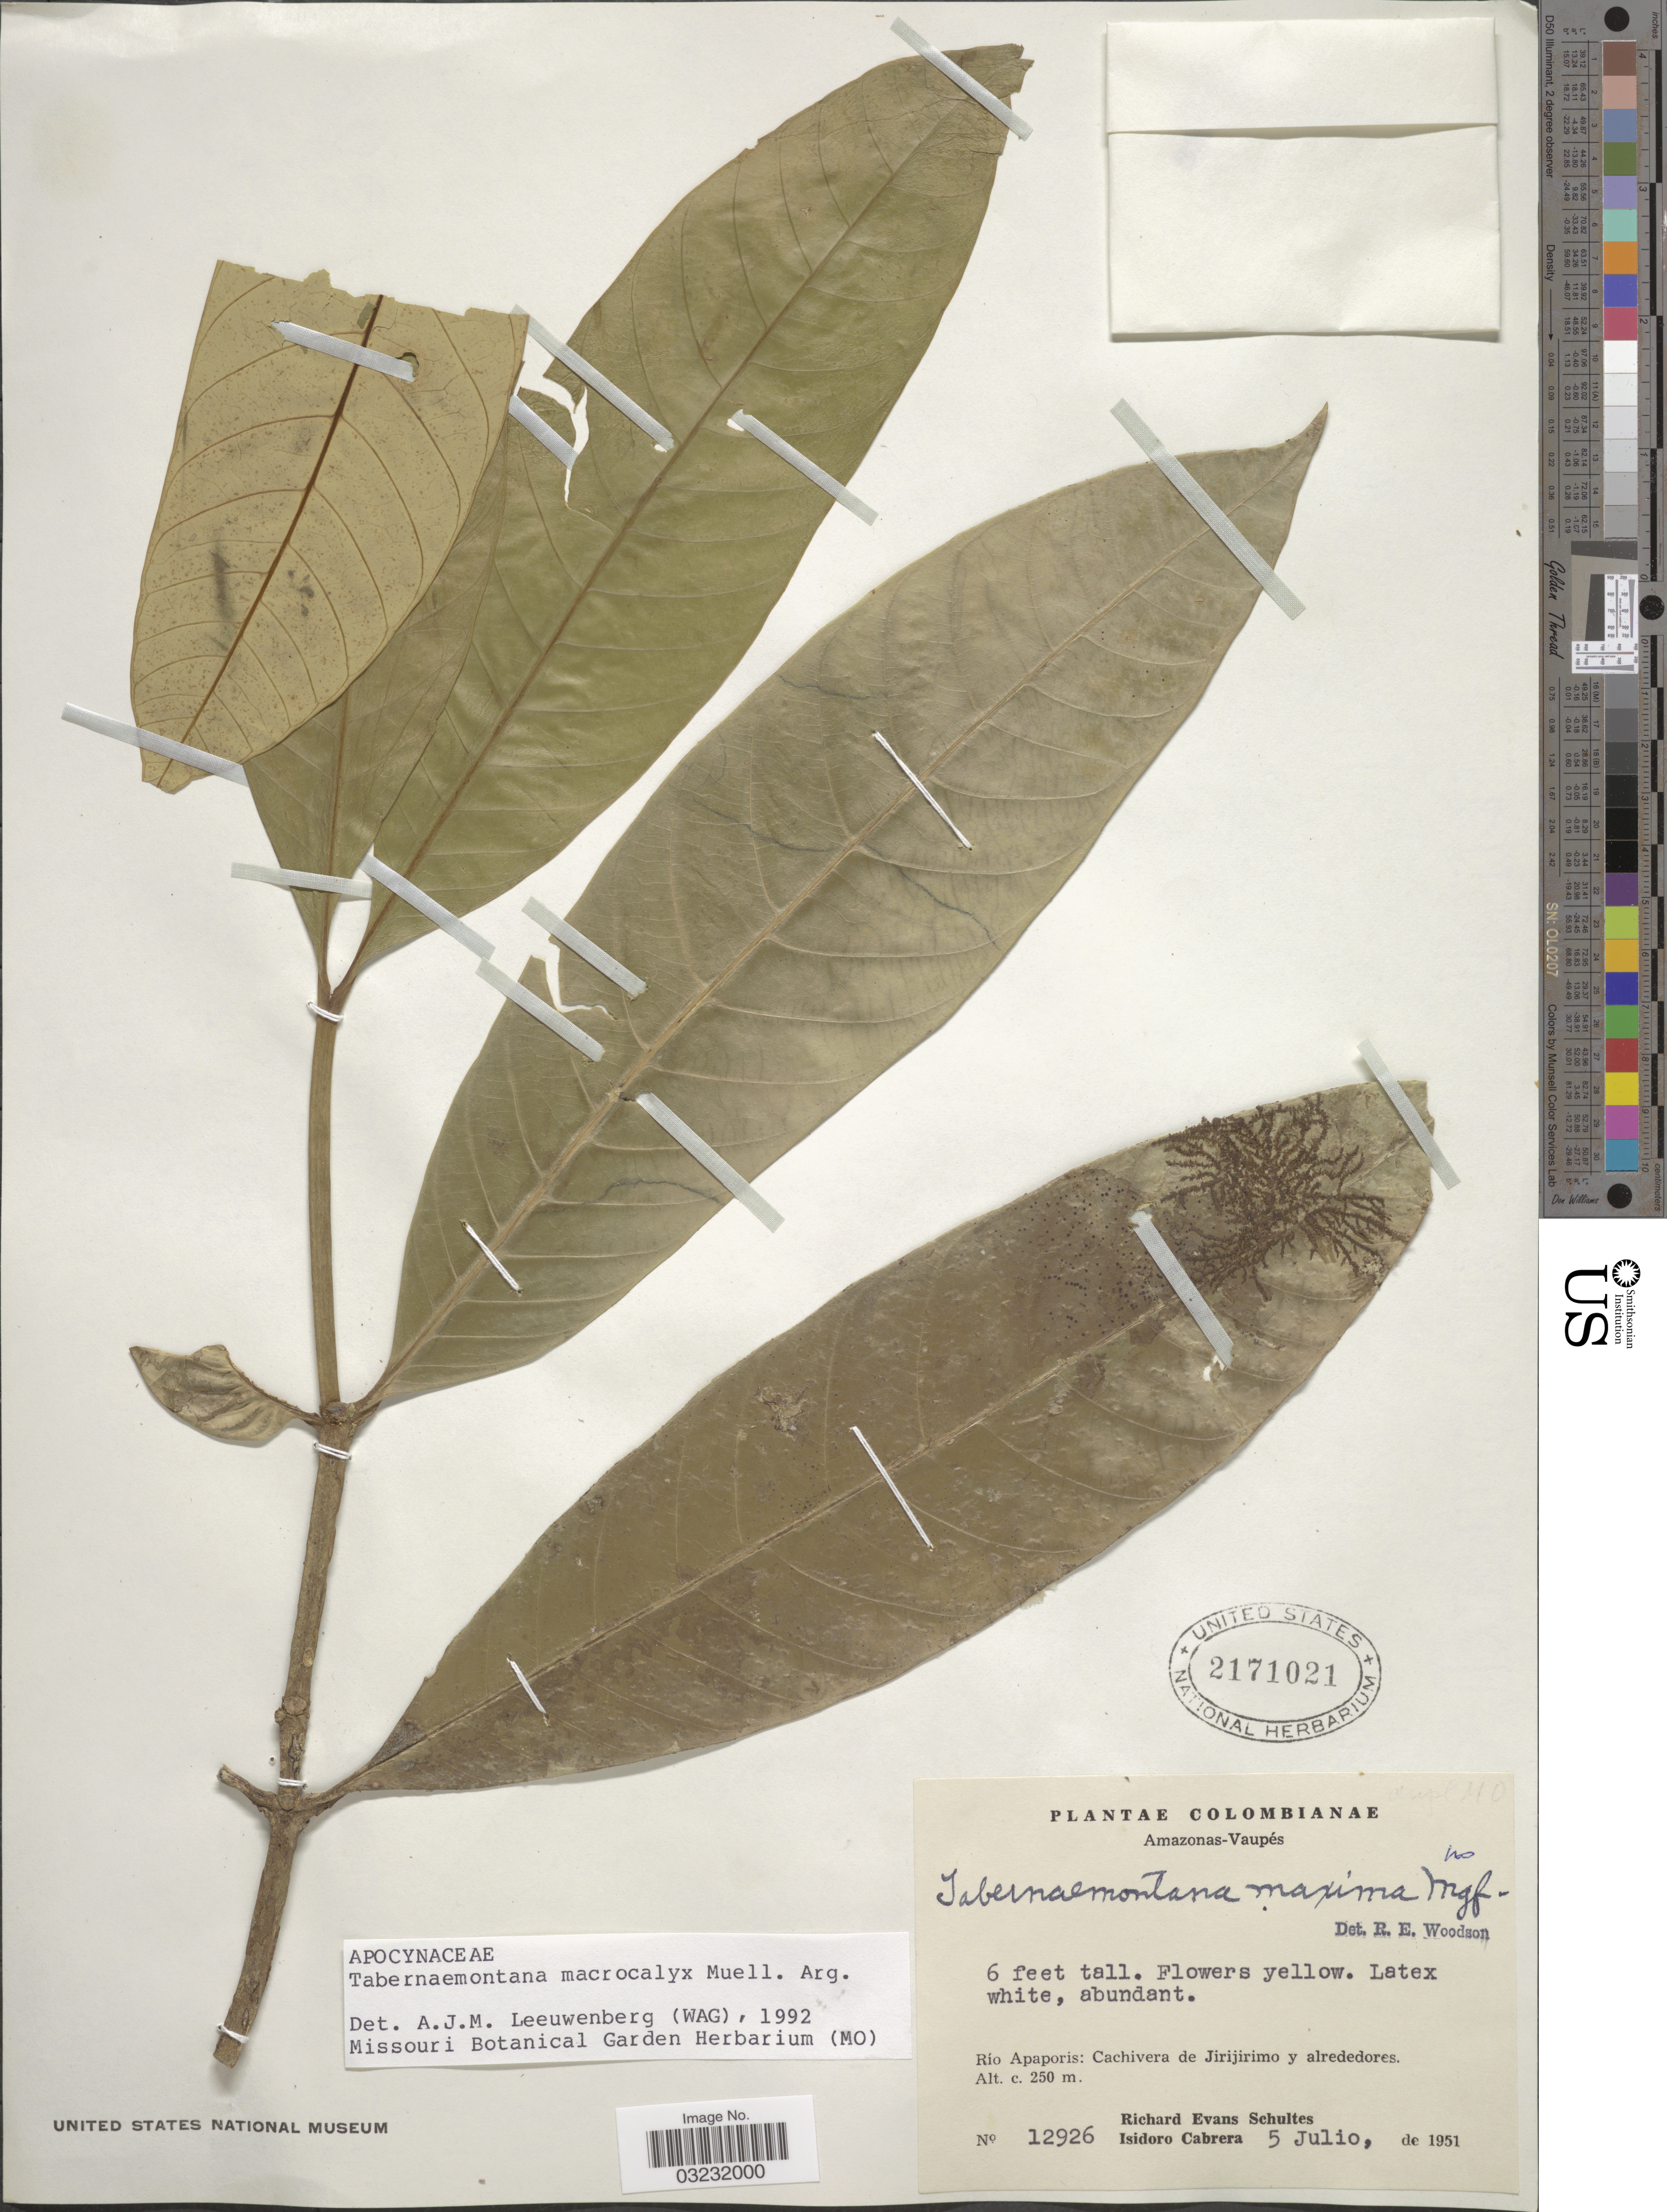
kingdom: Plantae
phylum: Tracheophyta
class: Magnoliopsida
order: Gentianales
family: Apocynaceae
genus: Tabernaemontana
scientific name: Tabernaemontana macrocalyx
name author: Müll. Arg.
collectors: R. E. Schultes & I. Cabrera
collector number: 12926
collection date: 1951-07-05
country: Colombia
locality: Amazonas-Vaupés. Río Apaporis: Cachivera de Jirijirimo y alrededores.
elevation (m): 250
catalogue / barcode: US 2171021